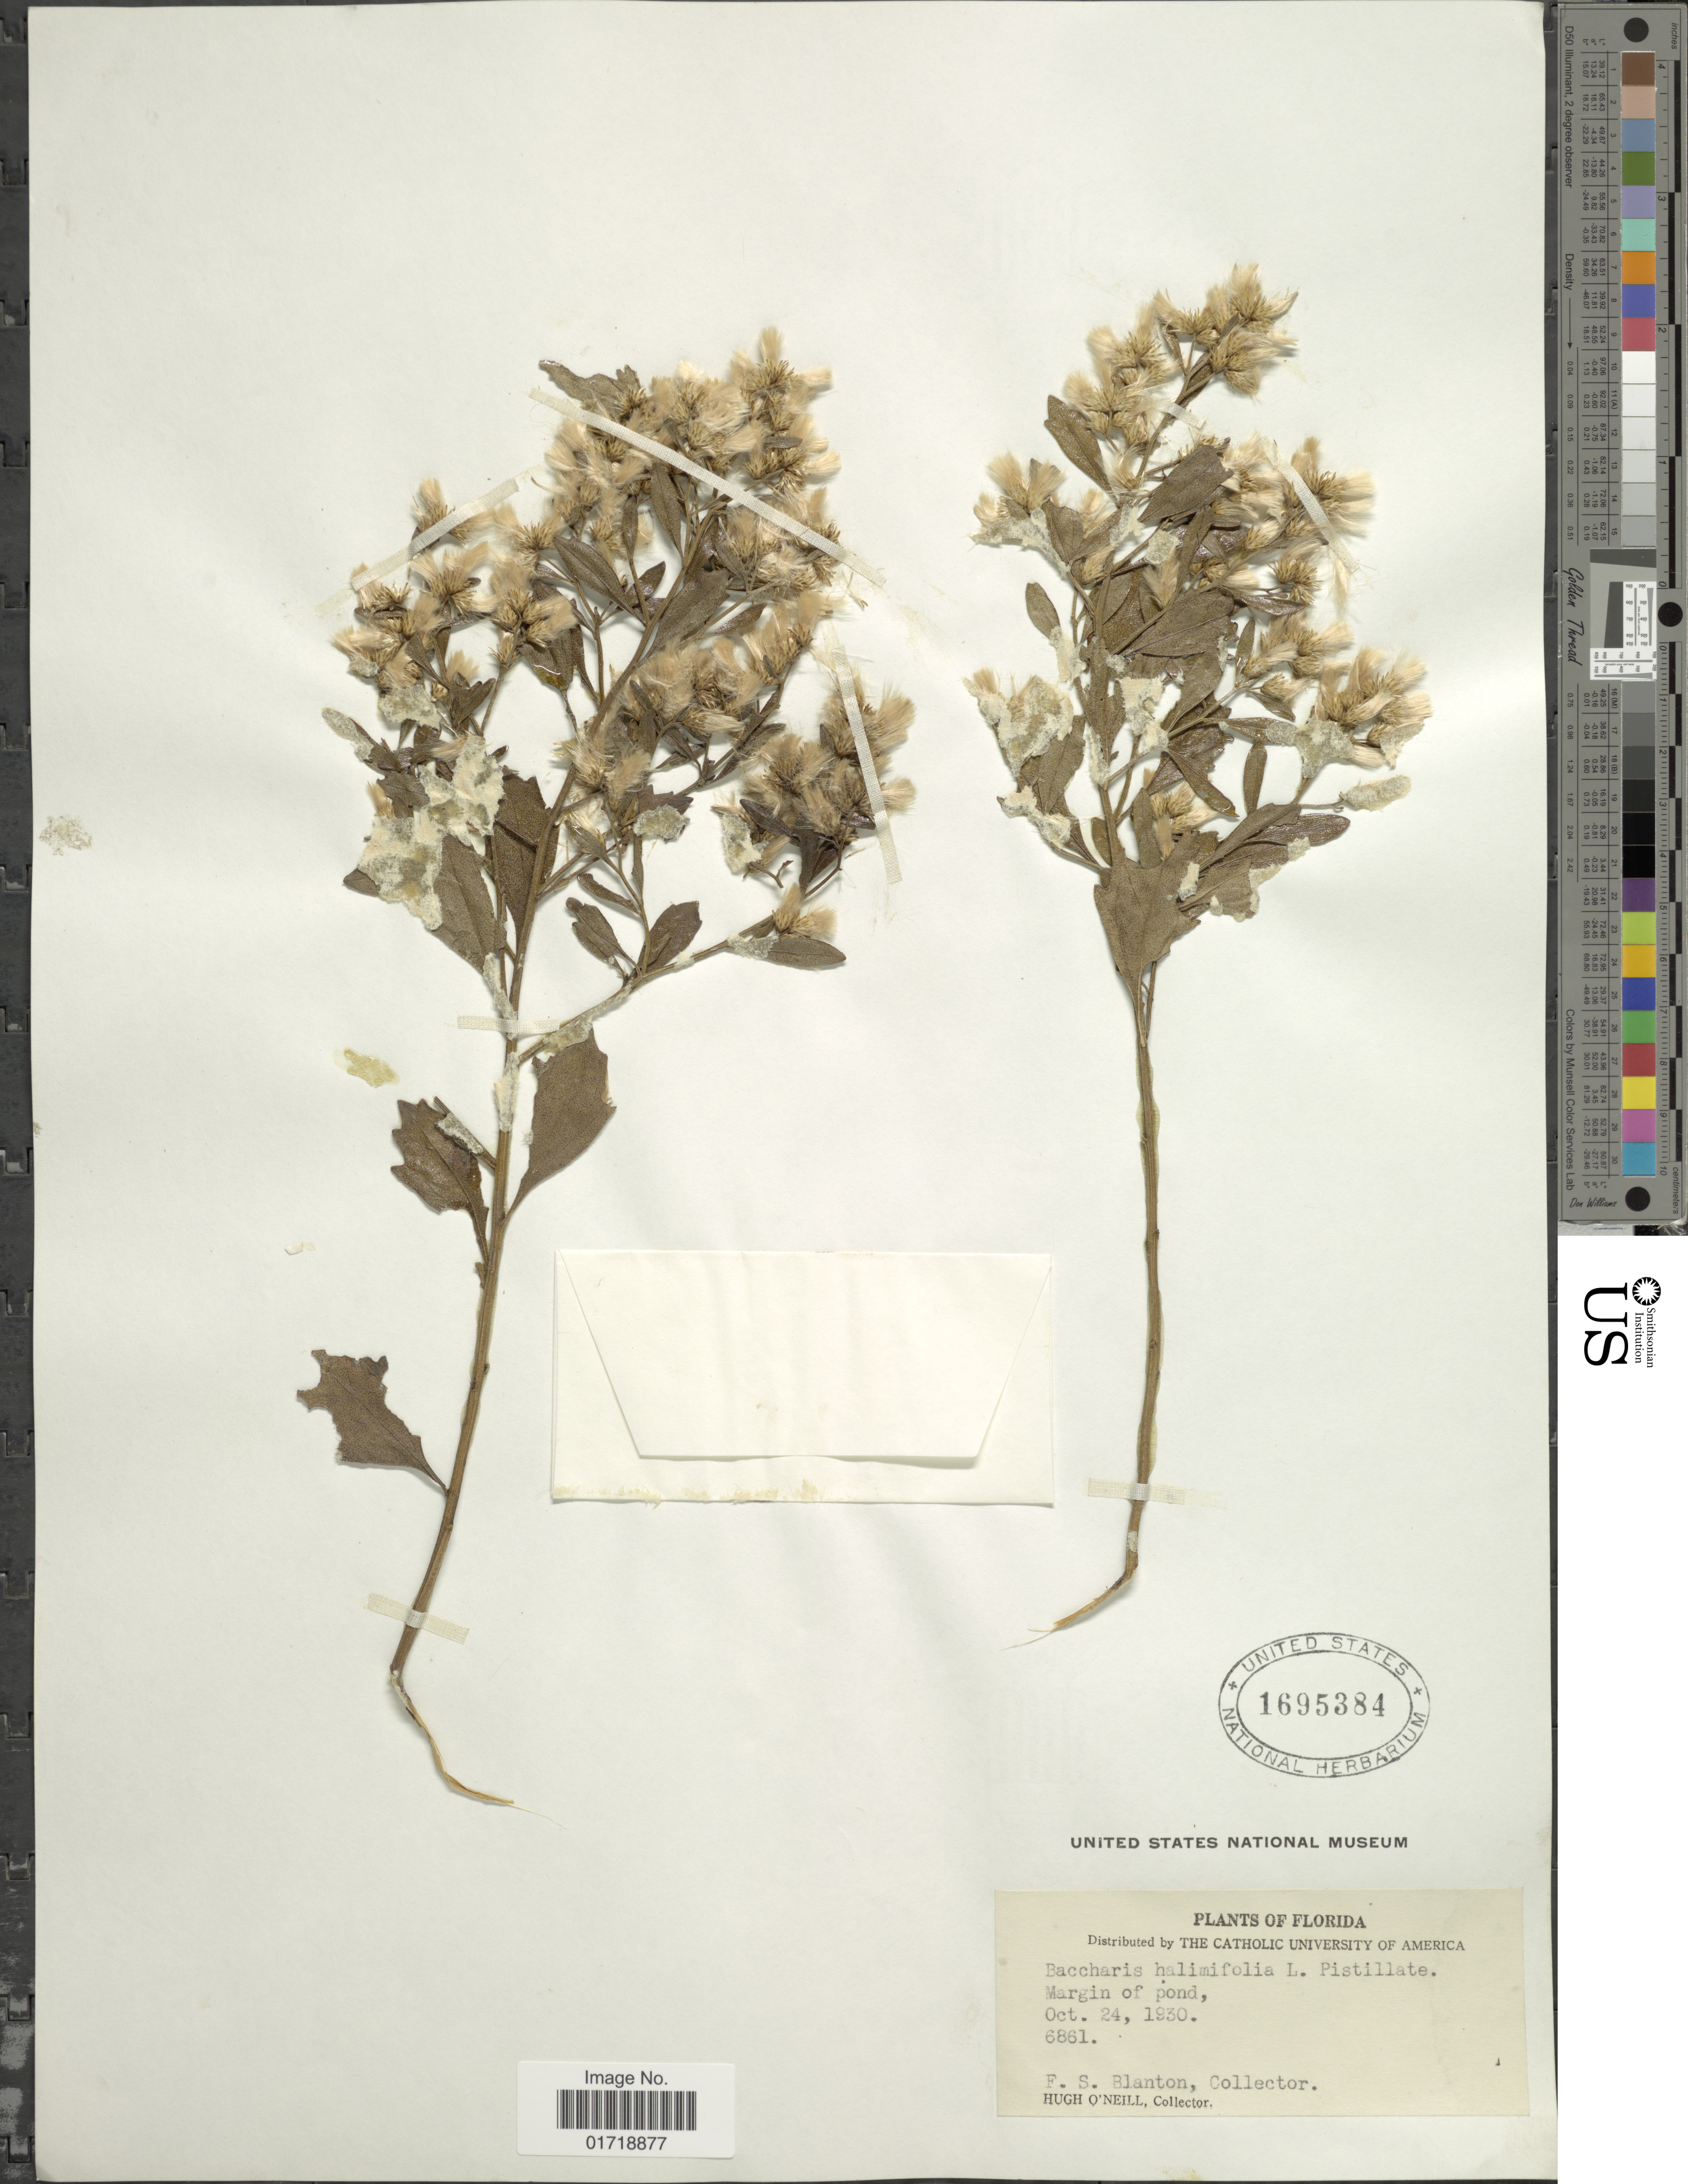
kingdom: Plantae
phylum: Tracheophyta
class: Magnoliopsida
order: Asterales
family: Asteraceae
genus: Baccharis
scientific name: Baccharis halimifolia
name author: L.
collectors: F. S. Blanton & H. T. O' Neill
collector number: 6861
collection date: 1930-10-24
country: United States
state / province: Florida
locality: Margin of pond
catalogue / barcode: US 1695384